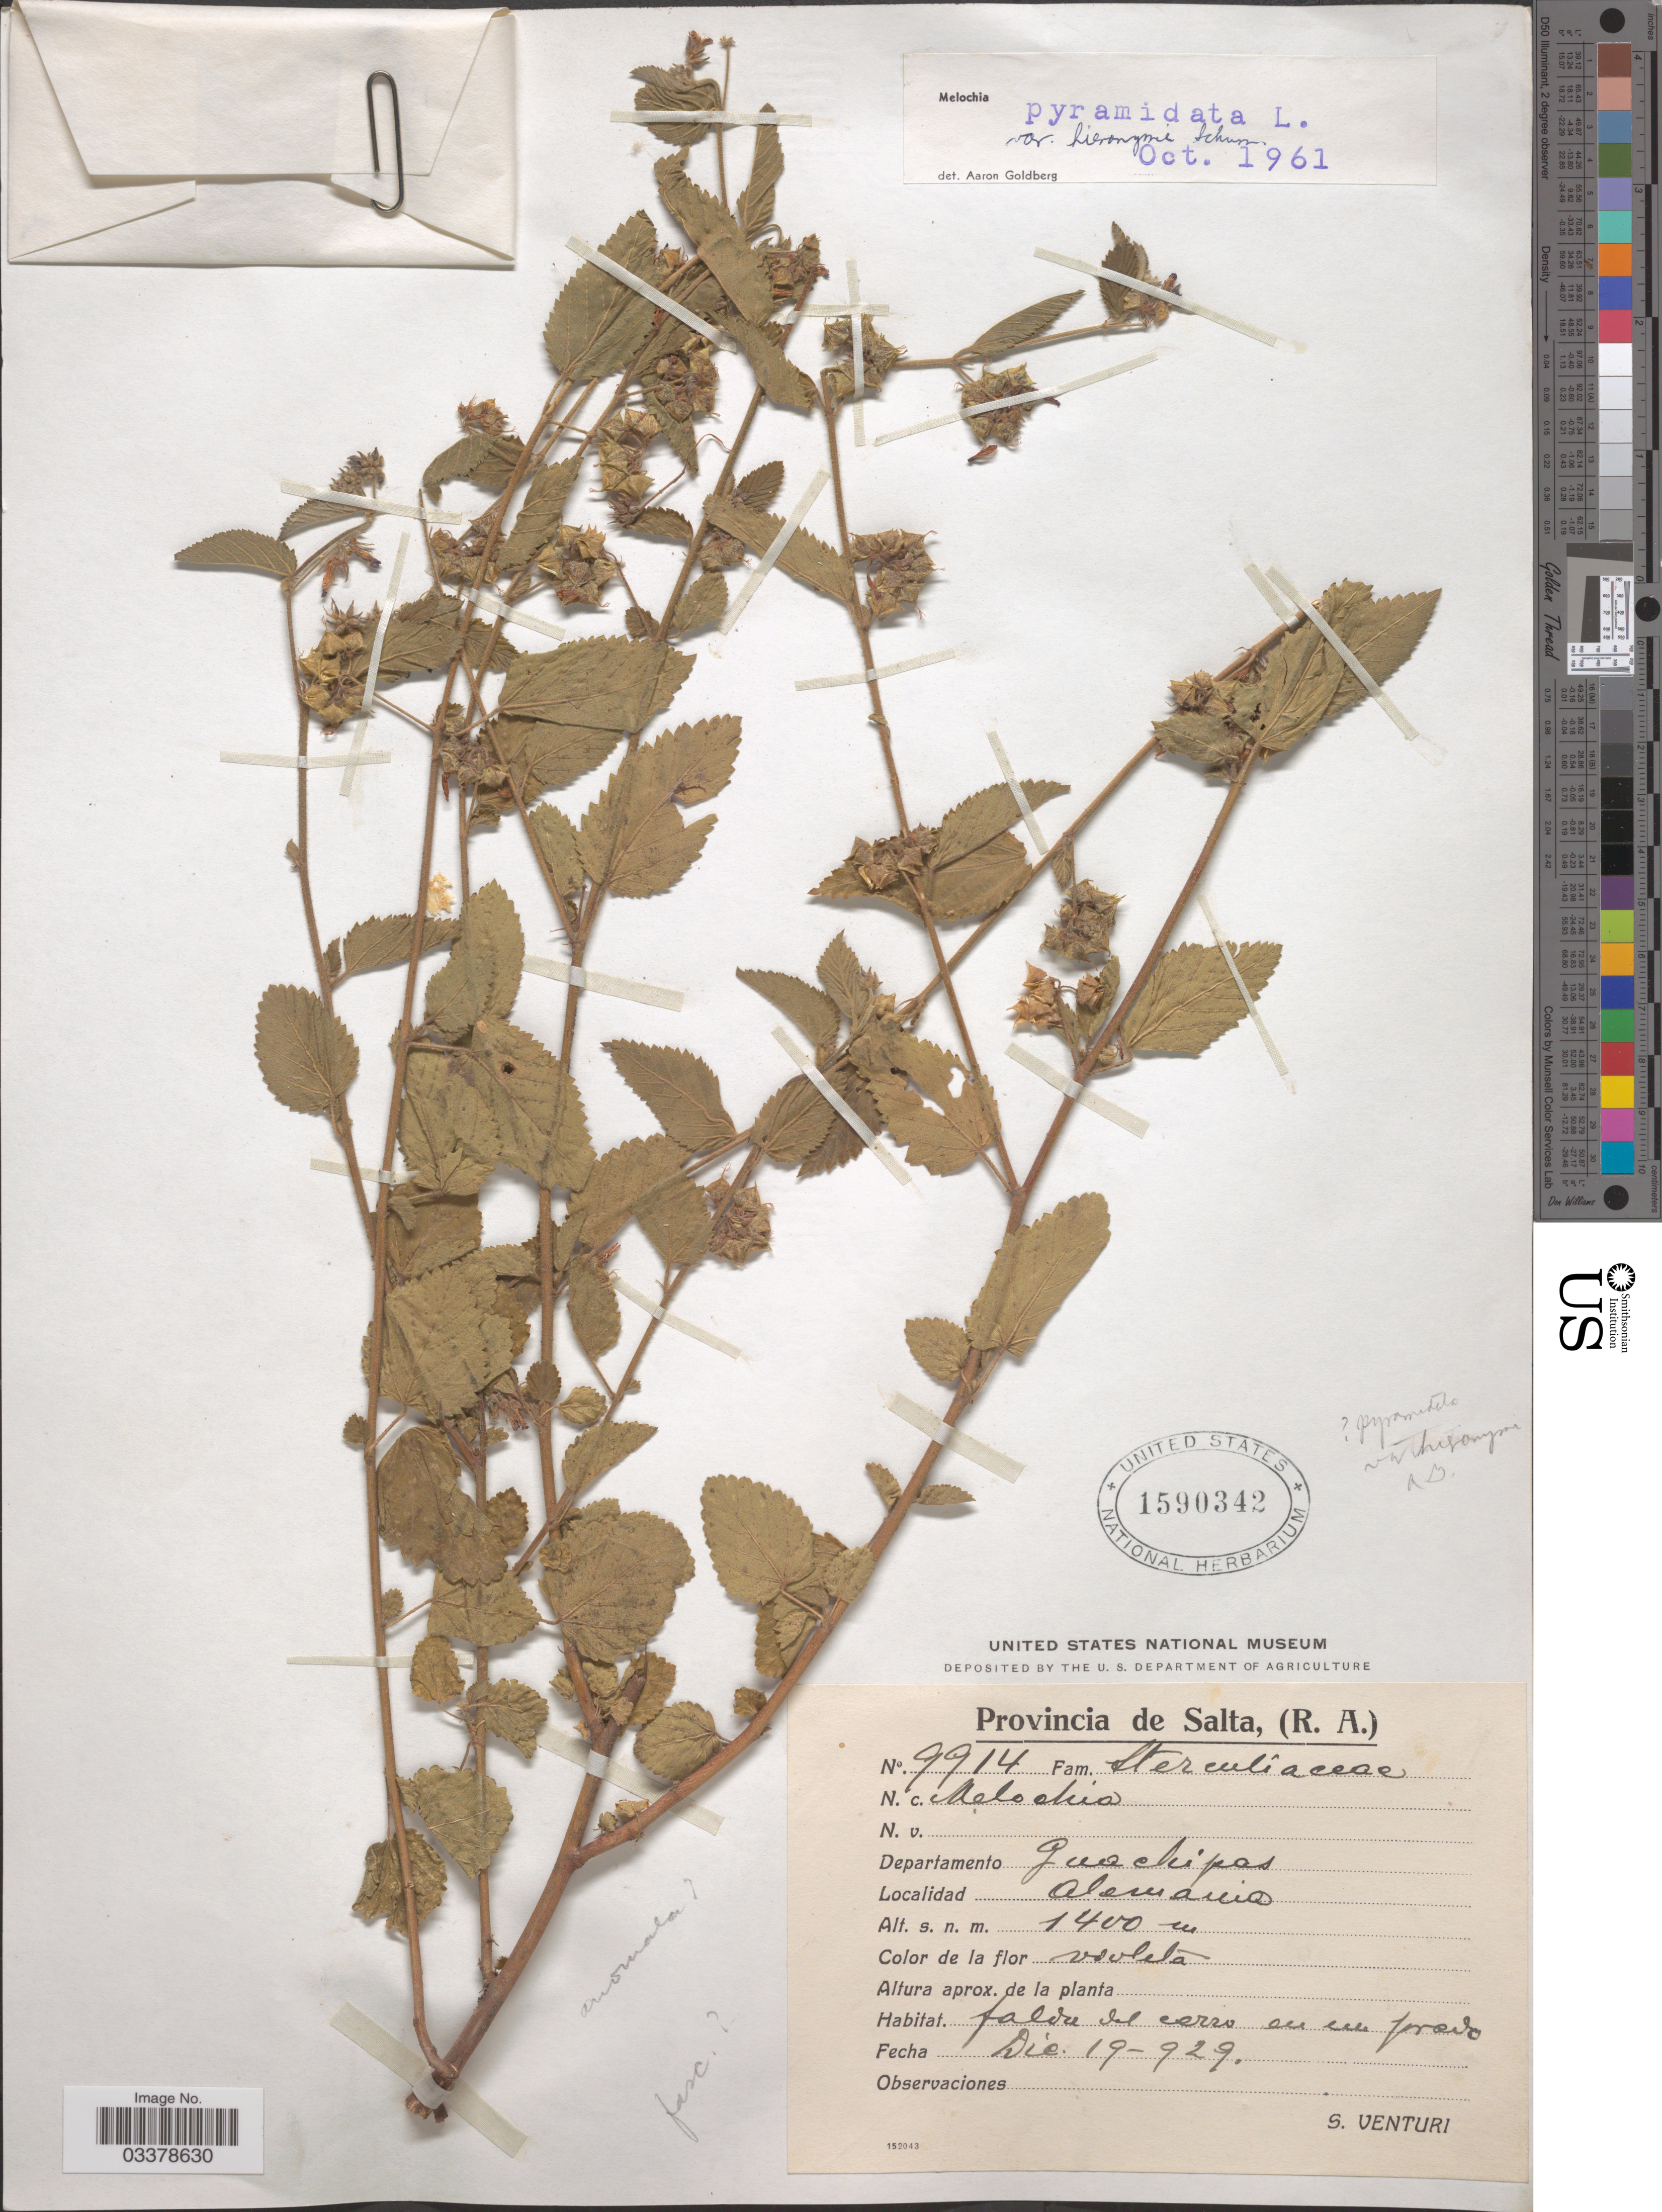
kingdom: Plantae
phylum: Tracheophyta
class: Magnoliopsida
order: Malvales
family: Malvaceae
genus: Melochia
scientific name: Melochia pyramidata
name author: L.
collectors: S. Venturi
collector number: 9914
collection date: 1929-12-19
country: Argentina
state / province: Salta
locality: Departamento Guachipas. Alemania.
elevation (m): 1400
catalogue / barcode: US 1590342